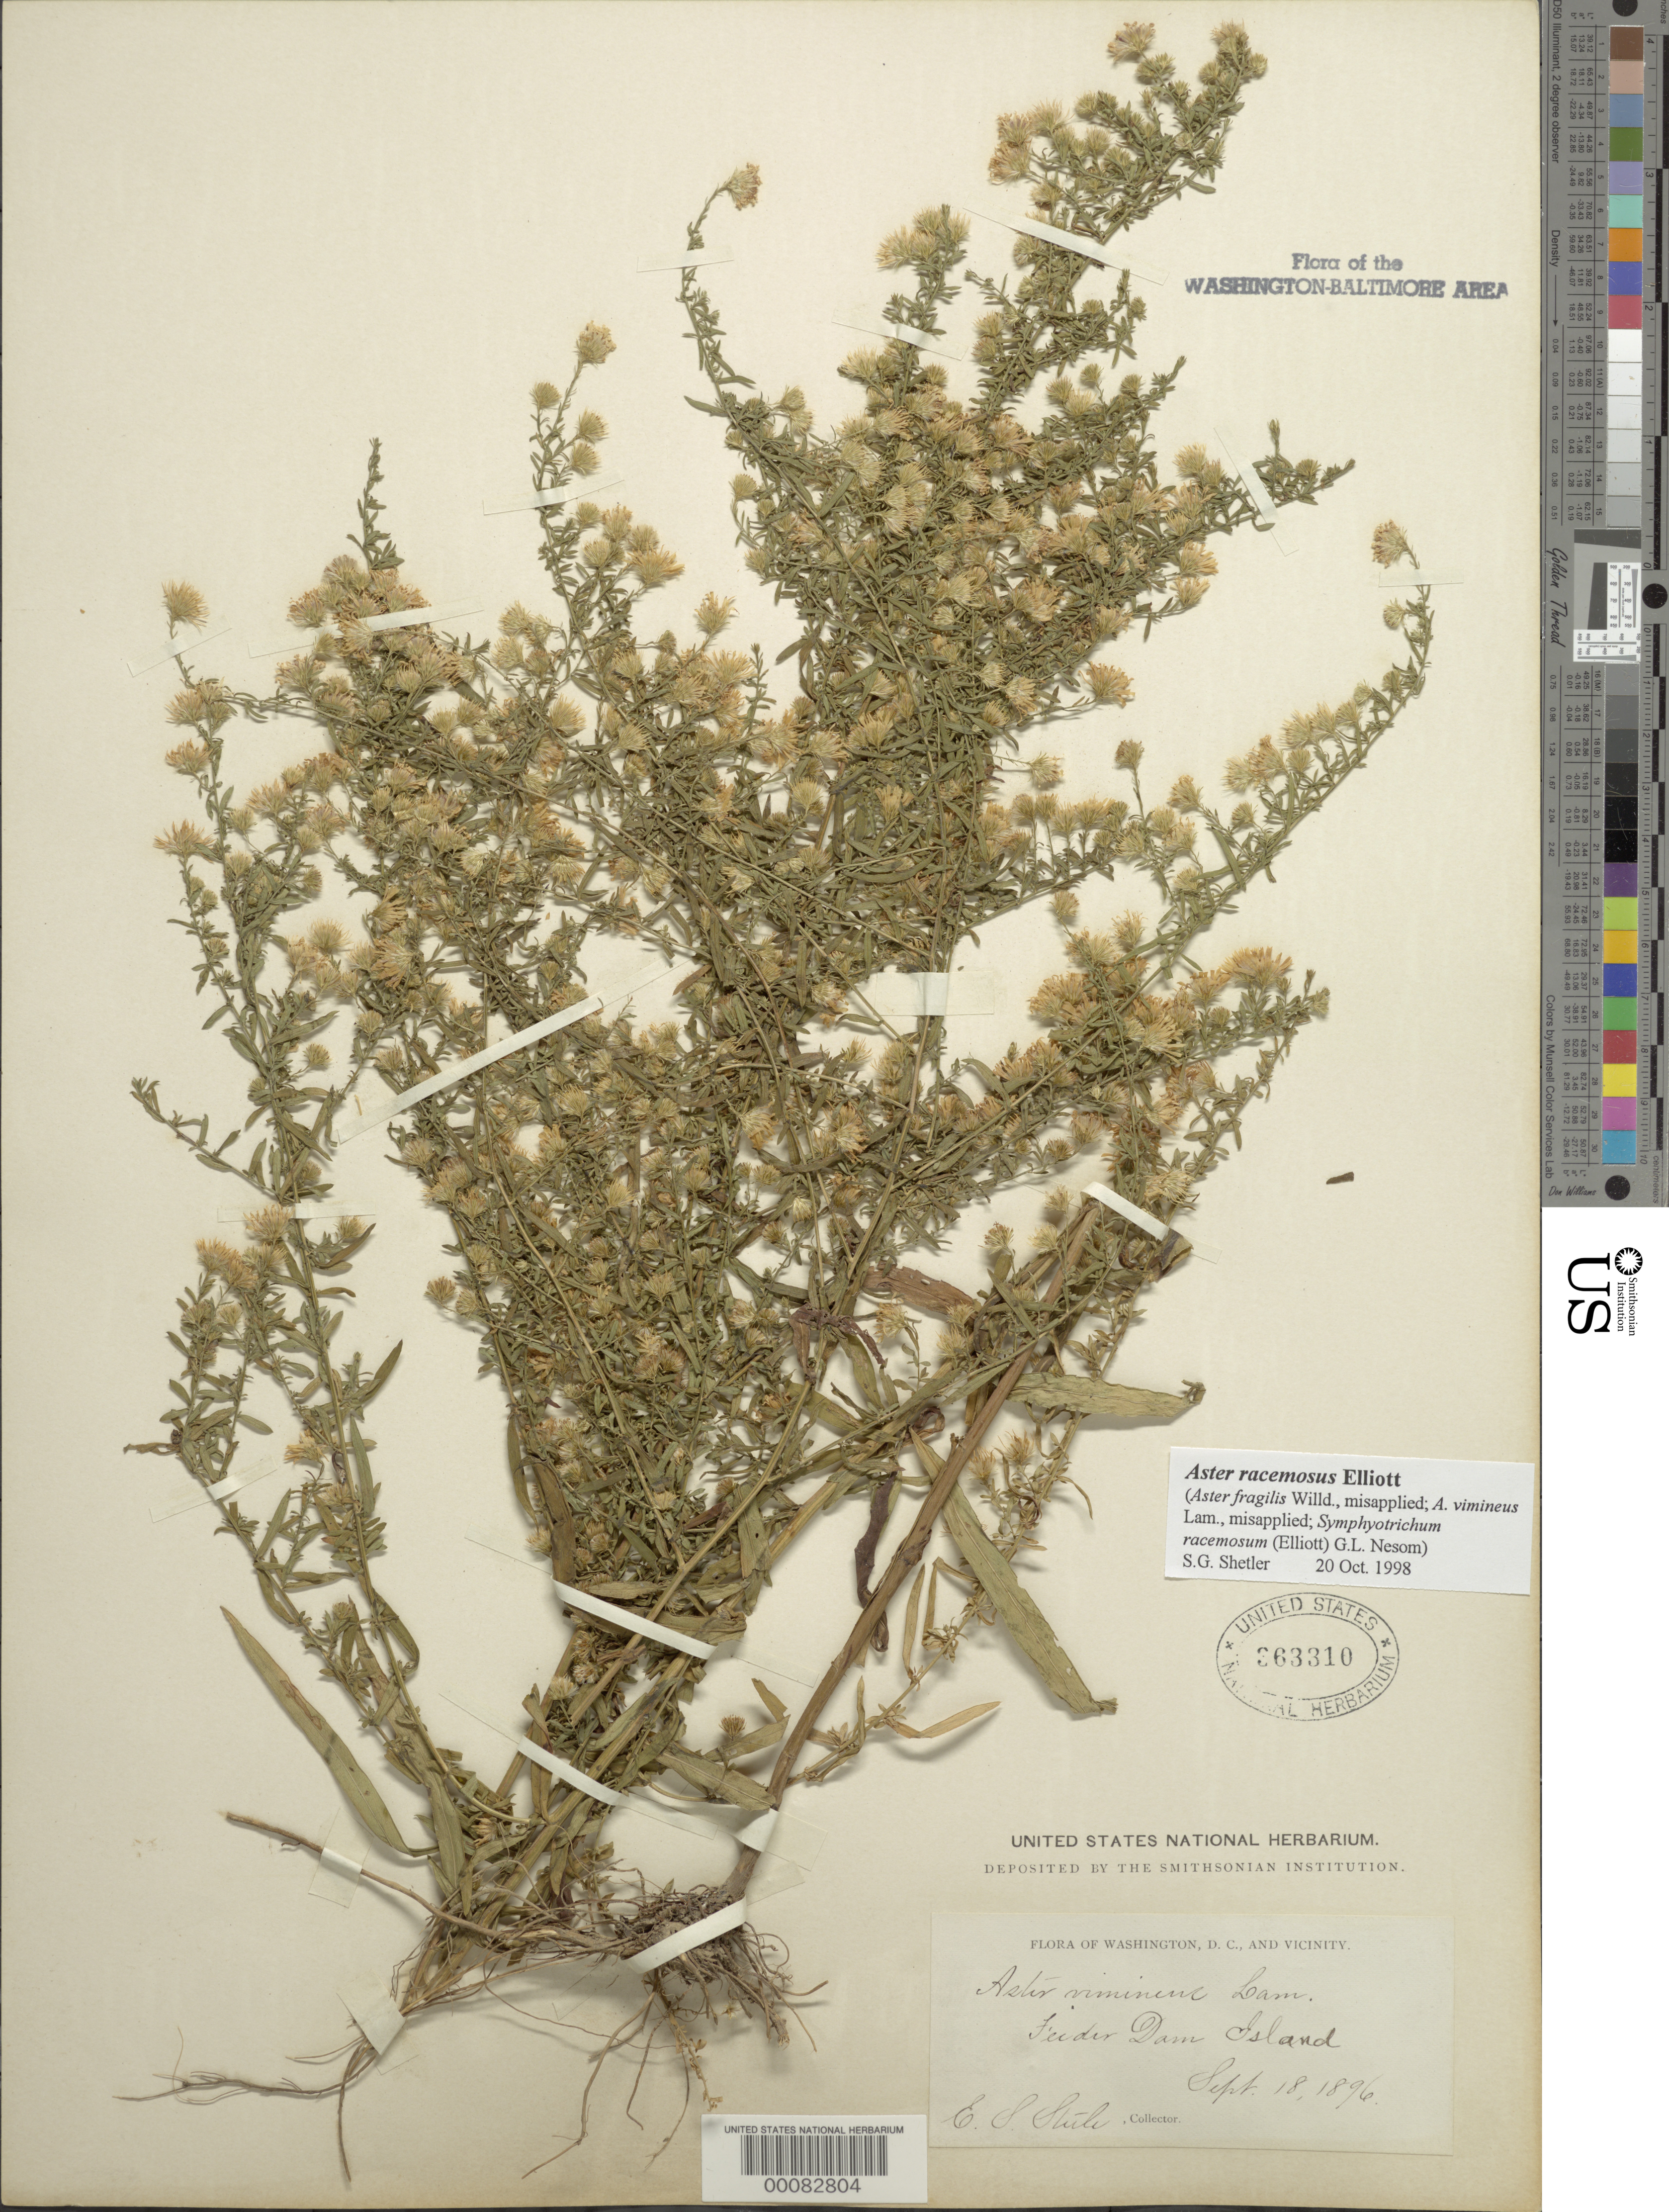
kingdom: Plantae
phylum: Tracheophyta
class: Magnoliopsida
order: Asterales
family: Asteraceae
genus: Symphyotrichum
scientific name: Symphyotrichum racemosum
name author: (Elliott) G.L. Nesom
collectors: E. Steele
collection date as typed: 18 Sep 1896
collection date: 1896-09-18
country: United States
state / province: Maryland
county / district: Montgomery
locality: Feeder Dam Island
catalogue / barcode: US 363310